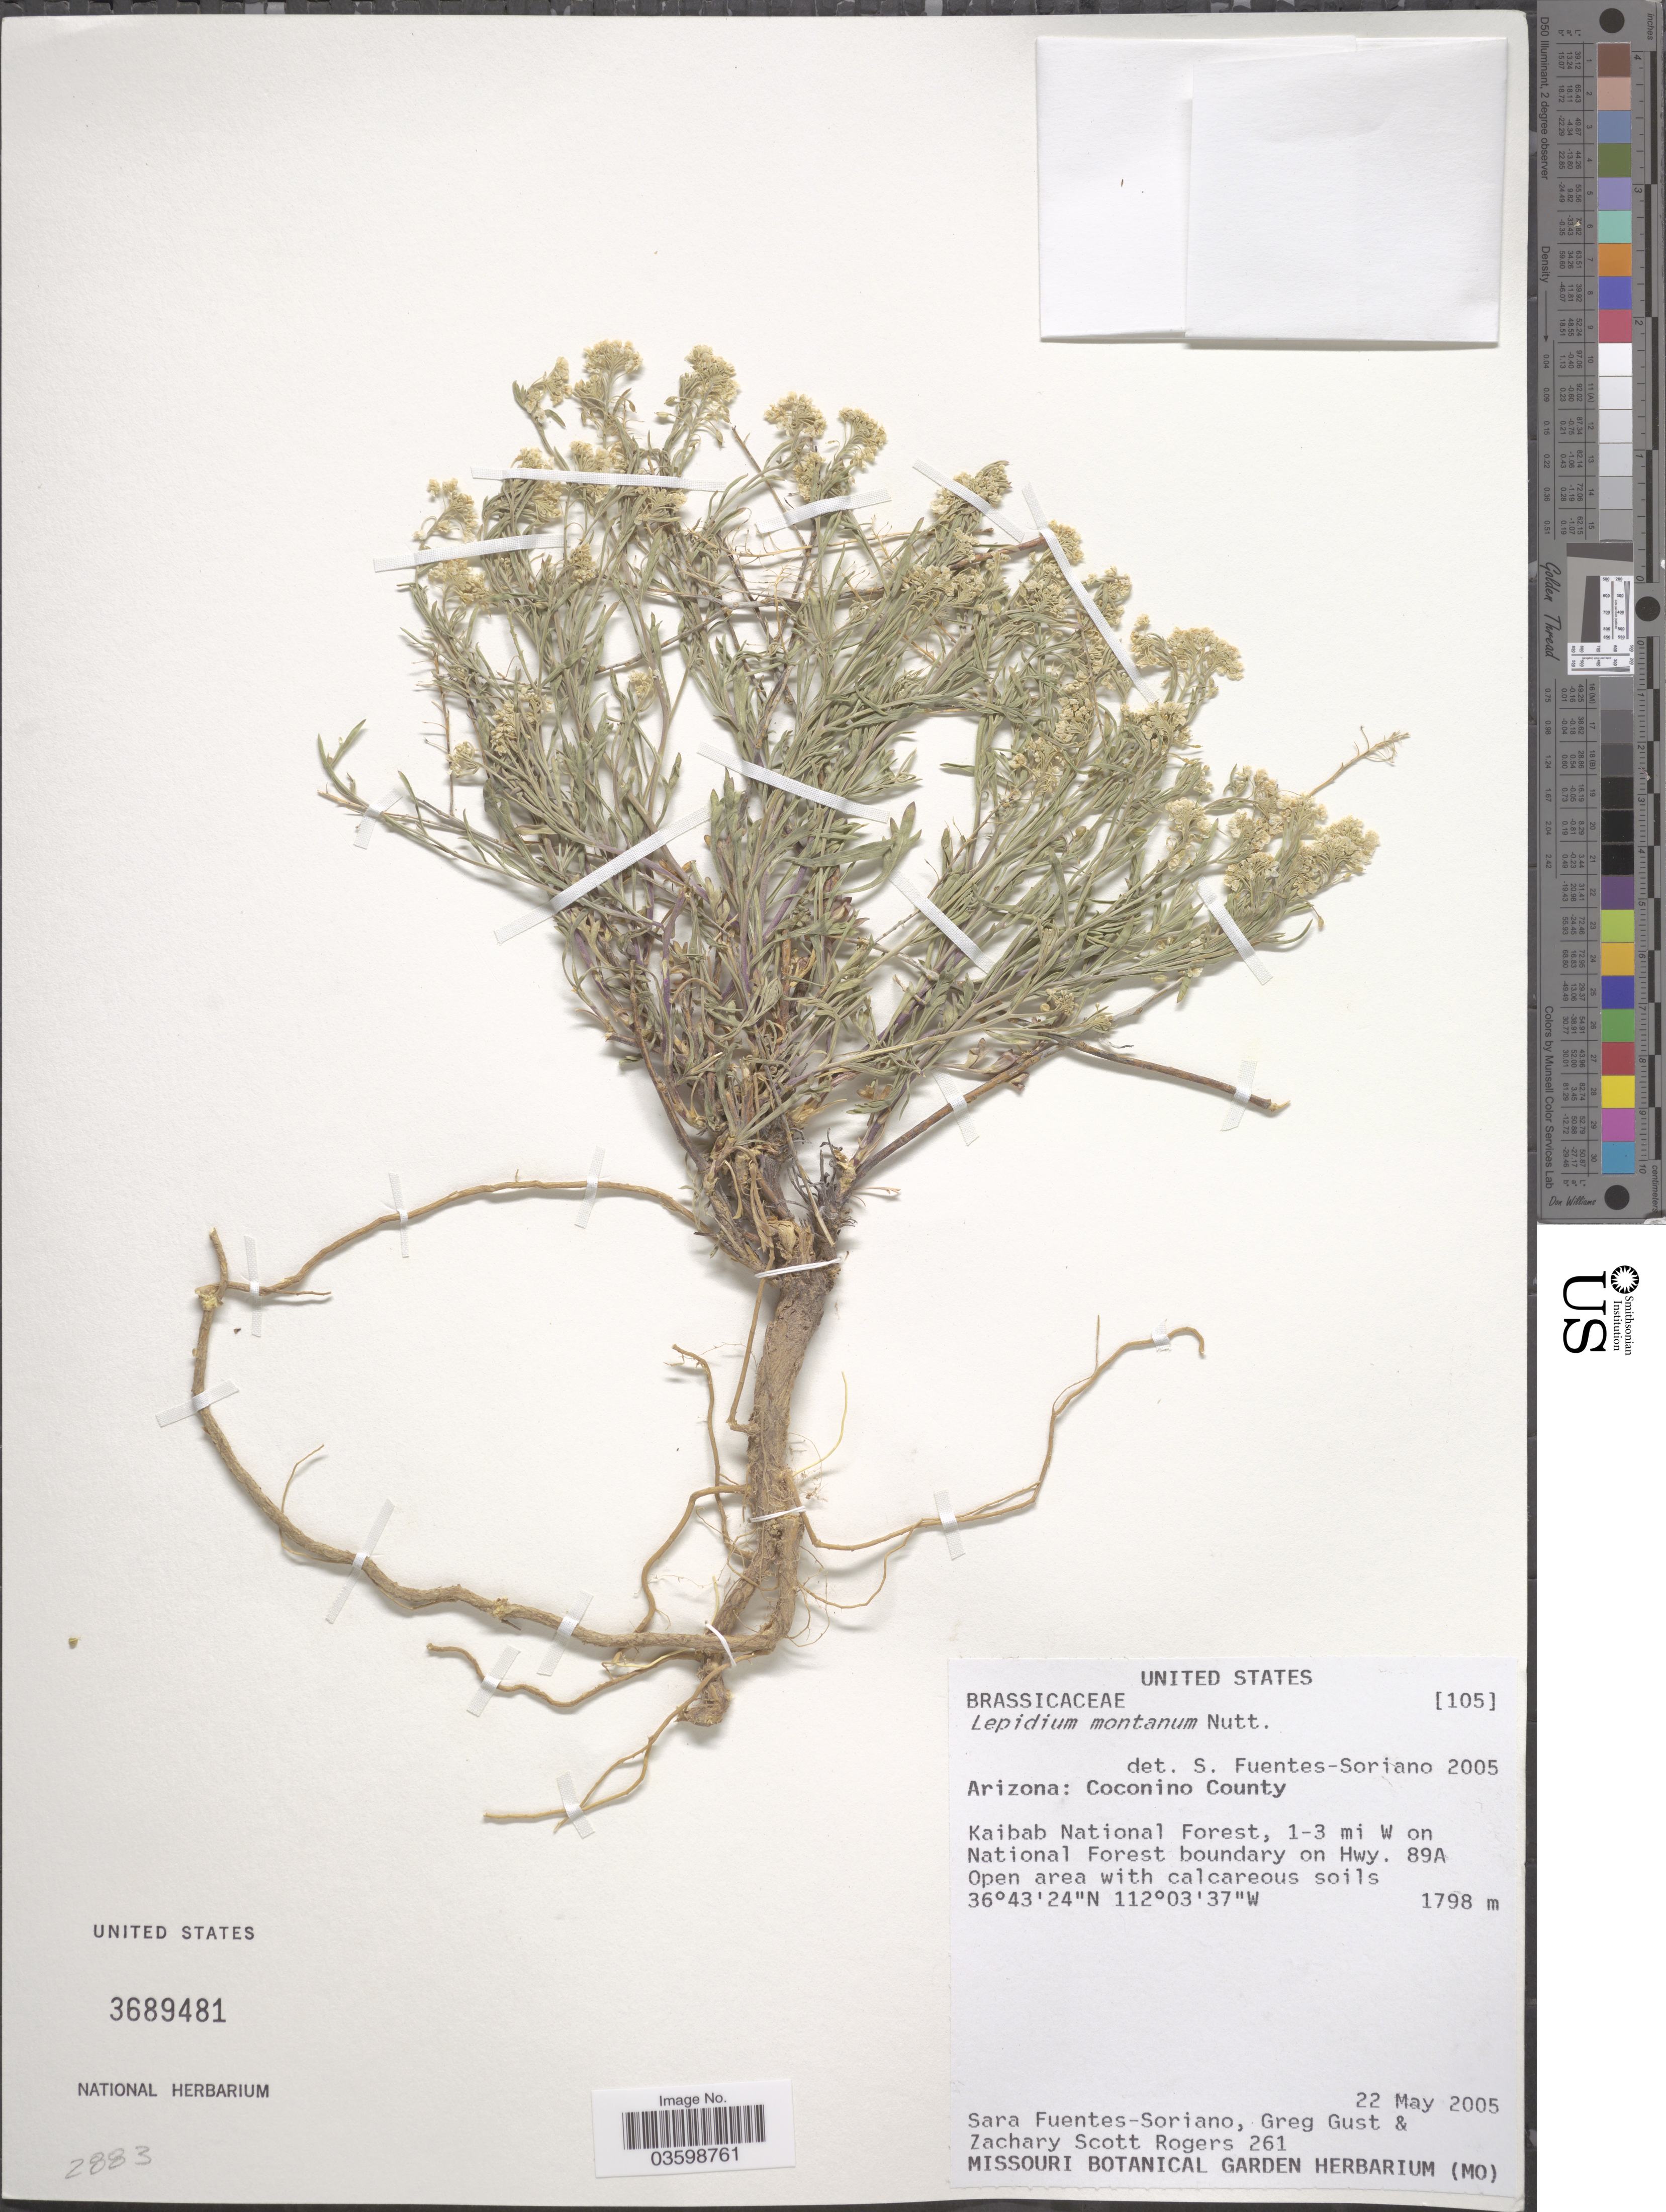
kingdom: Plantae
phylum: Tracheophyta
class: Magnoliopsida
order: Brassicales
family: Brassicaceae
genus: Lepidium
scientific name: Lepidium montanum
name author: Nutt.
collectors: S. Fuentes Soriano, G. Gust & Z. S. Rogers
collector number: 261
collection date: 2005-05-22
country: United States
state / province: Arizona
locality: Coconino County. Kaibab National Forest, 1-3 mi W on National Forest boundary on Hwy. 89A.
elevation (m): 1798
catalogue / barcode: US 3689481